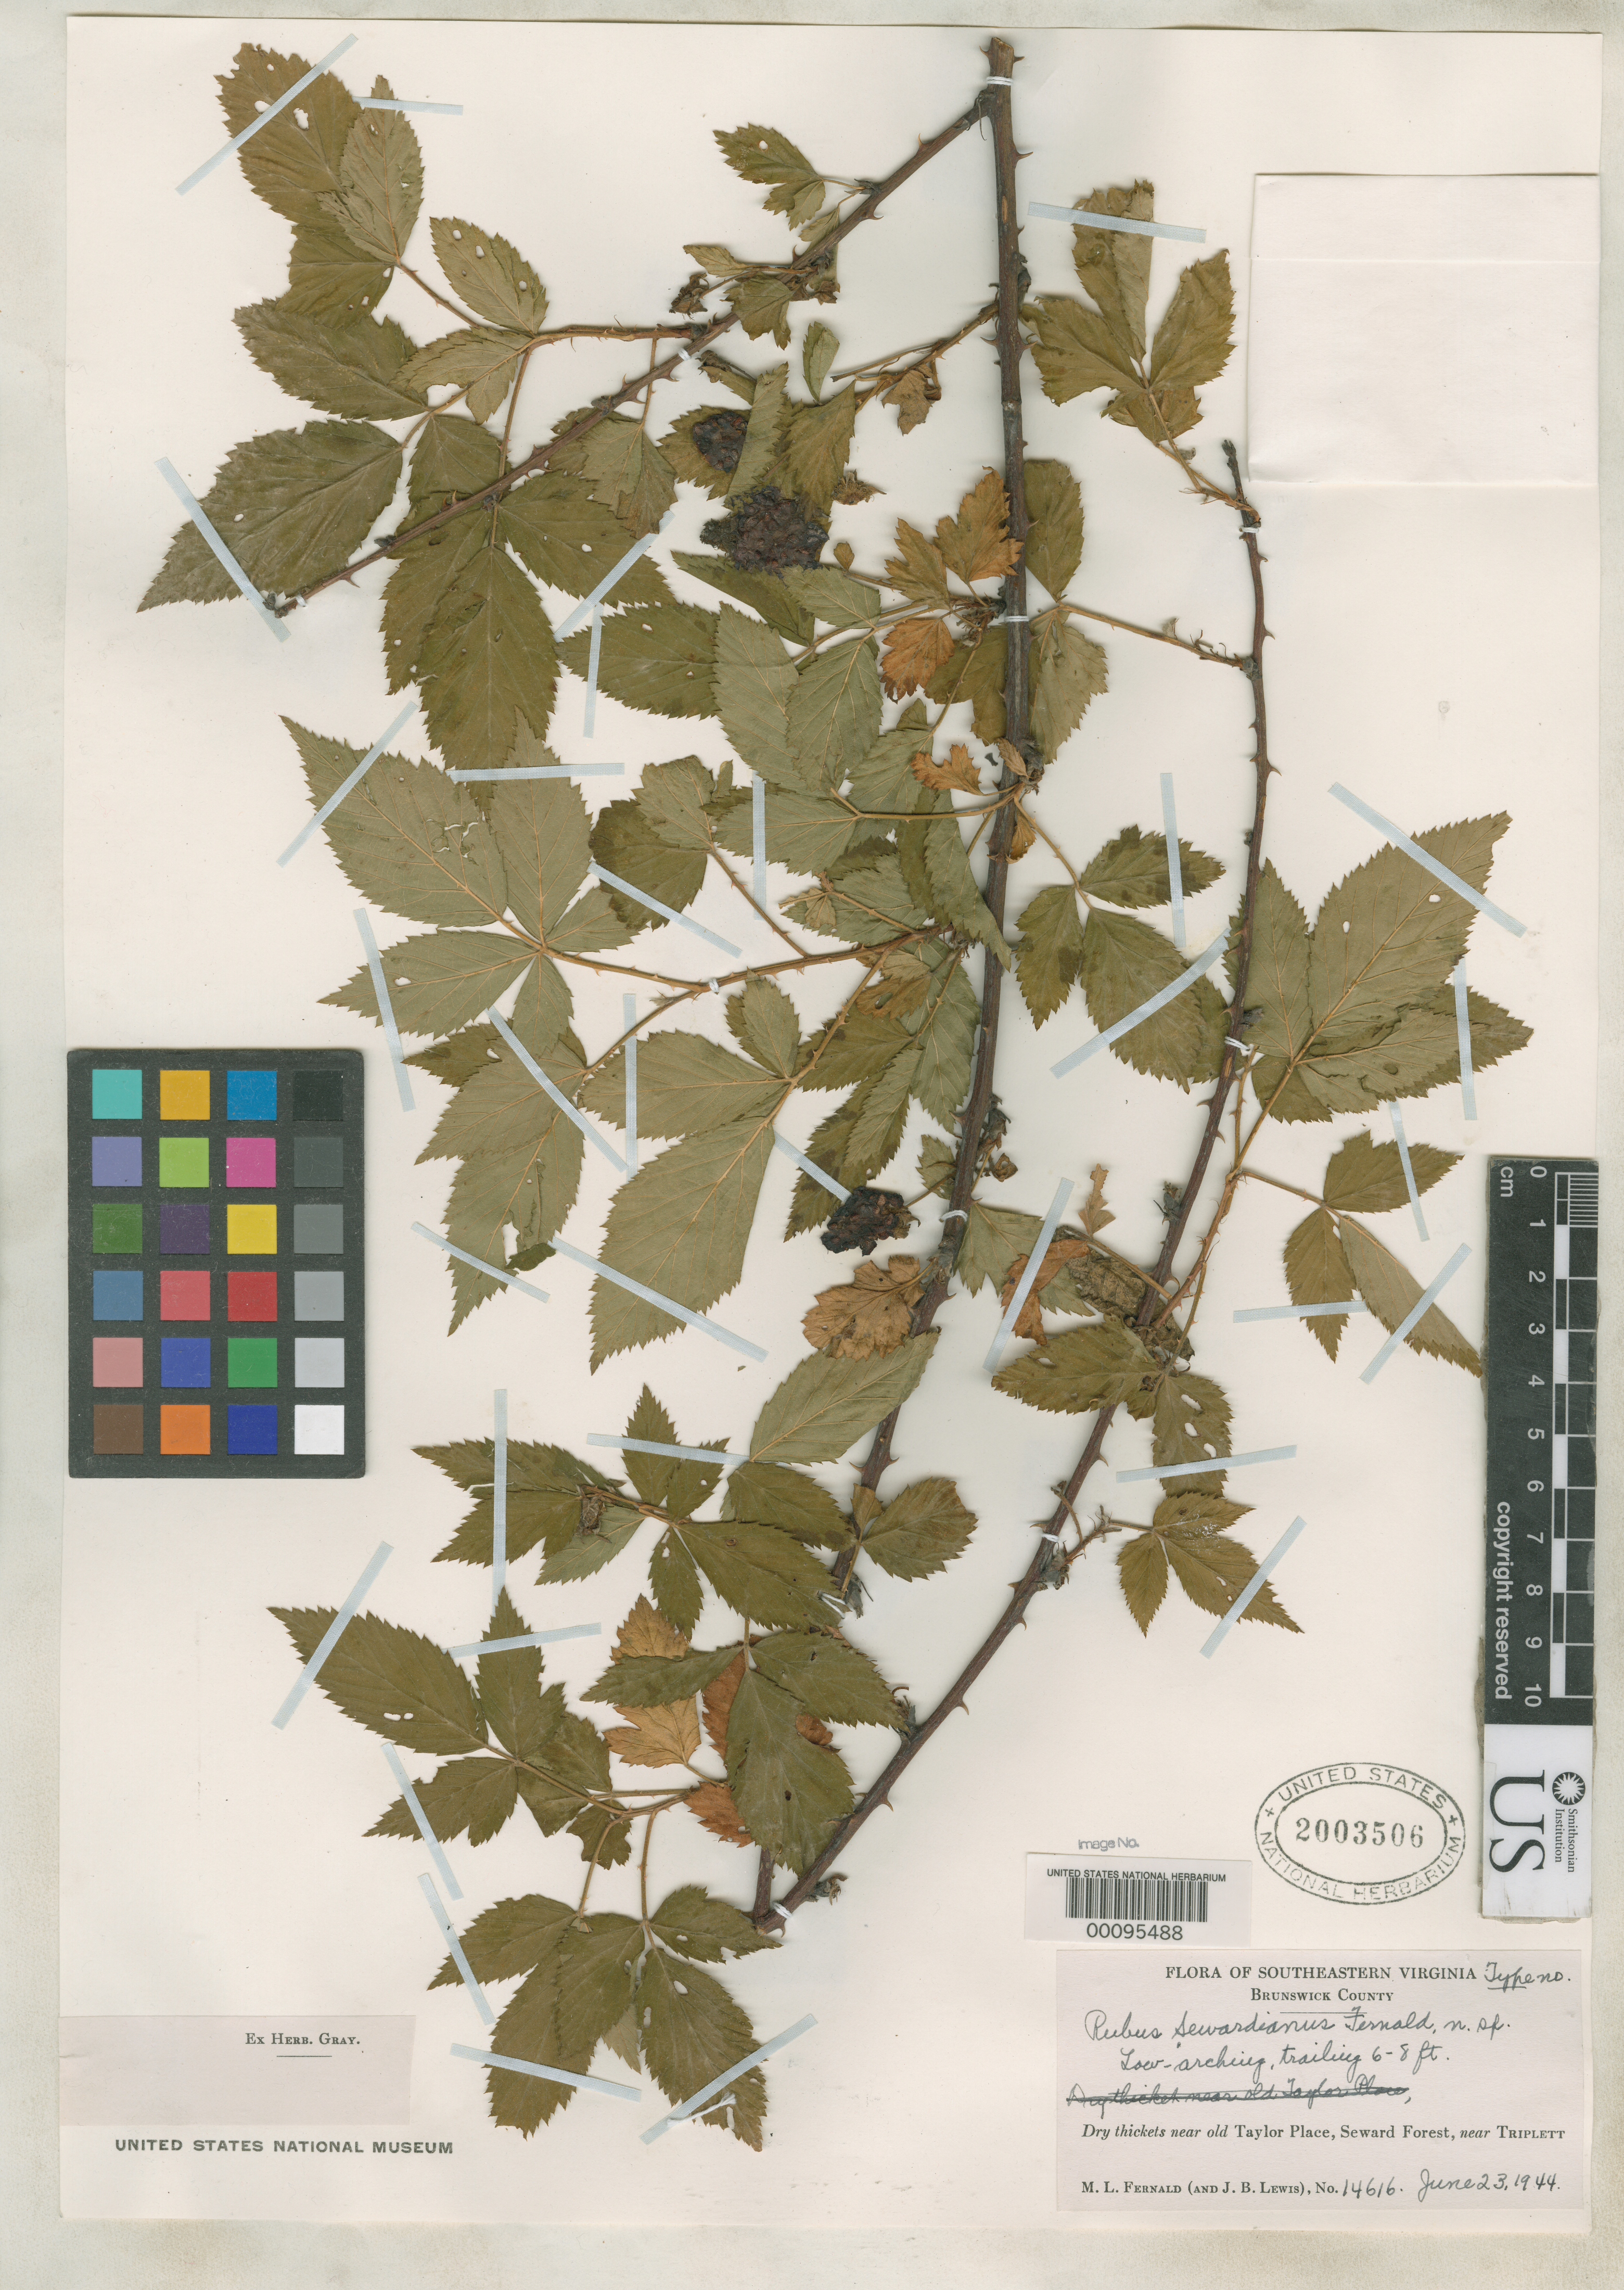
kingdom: Plantae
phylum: Tracheophyta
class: Magnoliopsida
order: Rosales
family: Rosaceae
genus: Rubus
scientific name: Rubus sewardianus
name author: Fernald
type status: Isotype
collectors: M. L. Fernald & J. B. Lewis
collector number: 14616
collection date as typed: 23 Jun 1944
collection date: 1944-06-23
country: United States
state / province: Virginia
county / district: Brunswick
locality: Seward Forest, near Triplett.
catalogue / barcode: US 2003506